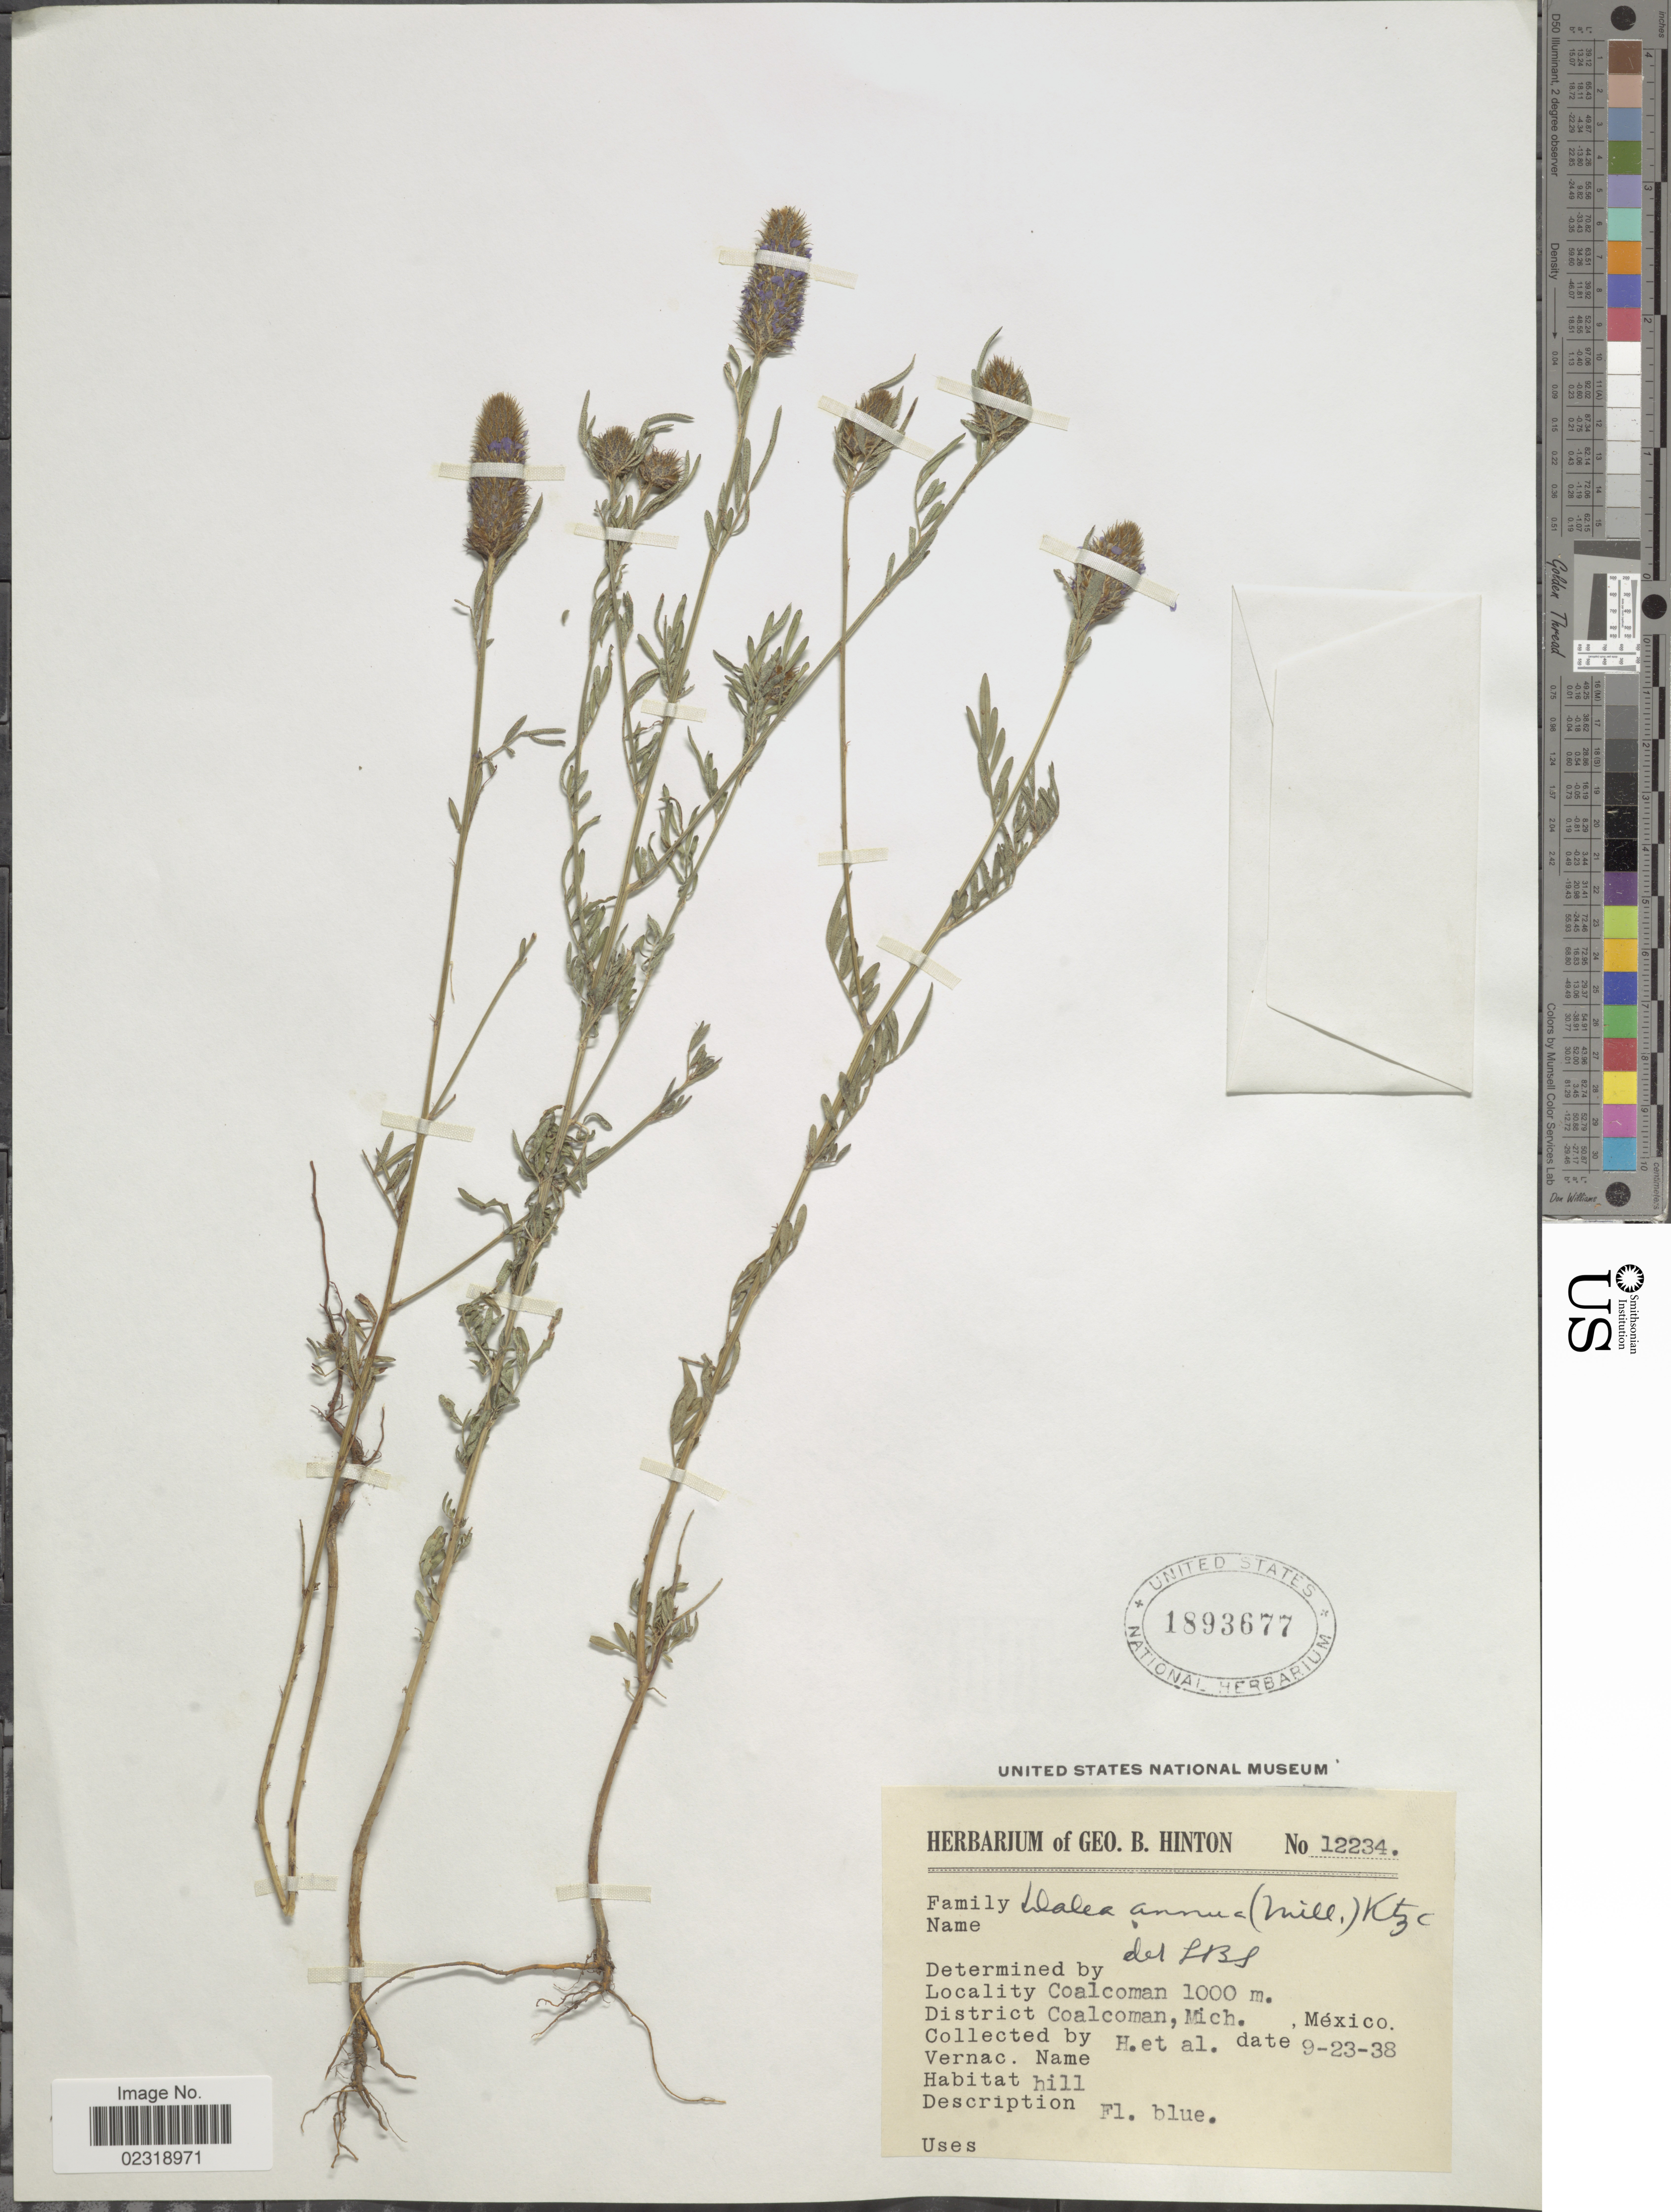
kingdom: Plantae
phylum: Tracheophyta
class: Magnoliopsida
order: Fabales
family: Fabaceae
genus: Dalea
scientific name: Dalea cliffortiana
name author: Willd.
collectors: G. B. Hinton & et al.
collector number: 12234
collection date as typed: Transcribed d/m/y: 23/9/38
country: Mexico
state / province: Michoacán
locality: Coalcoman, District Coalcoman, hill.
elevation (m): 1000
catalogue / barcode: US 1893677